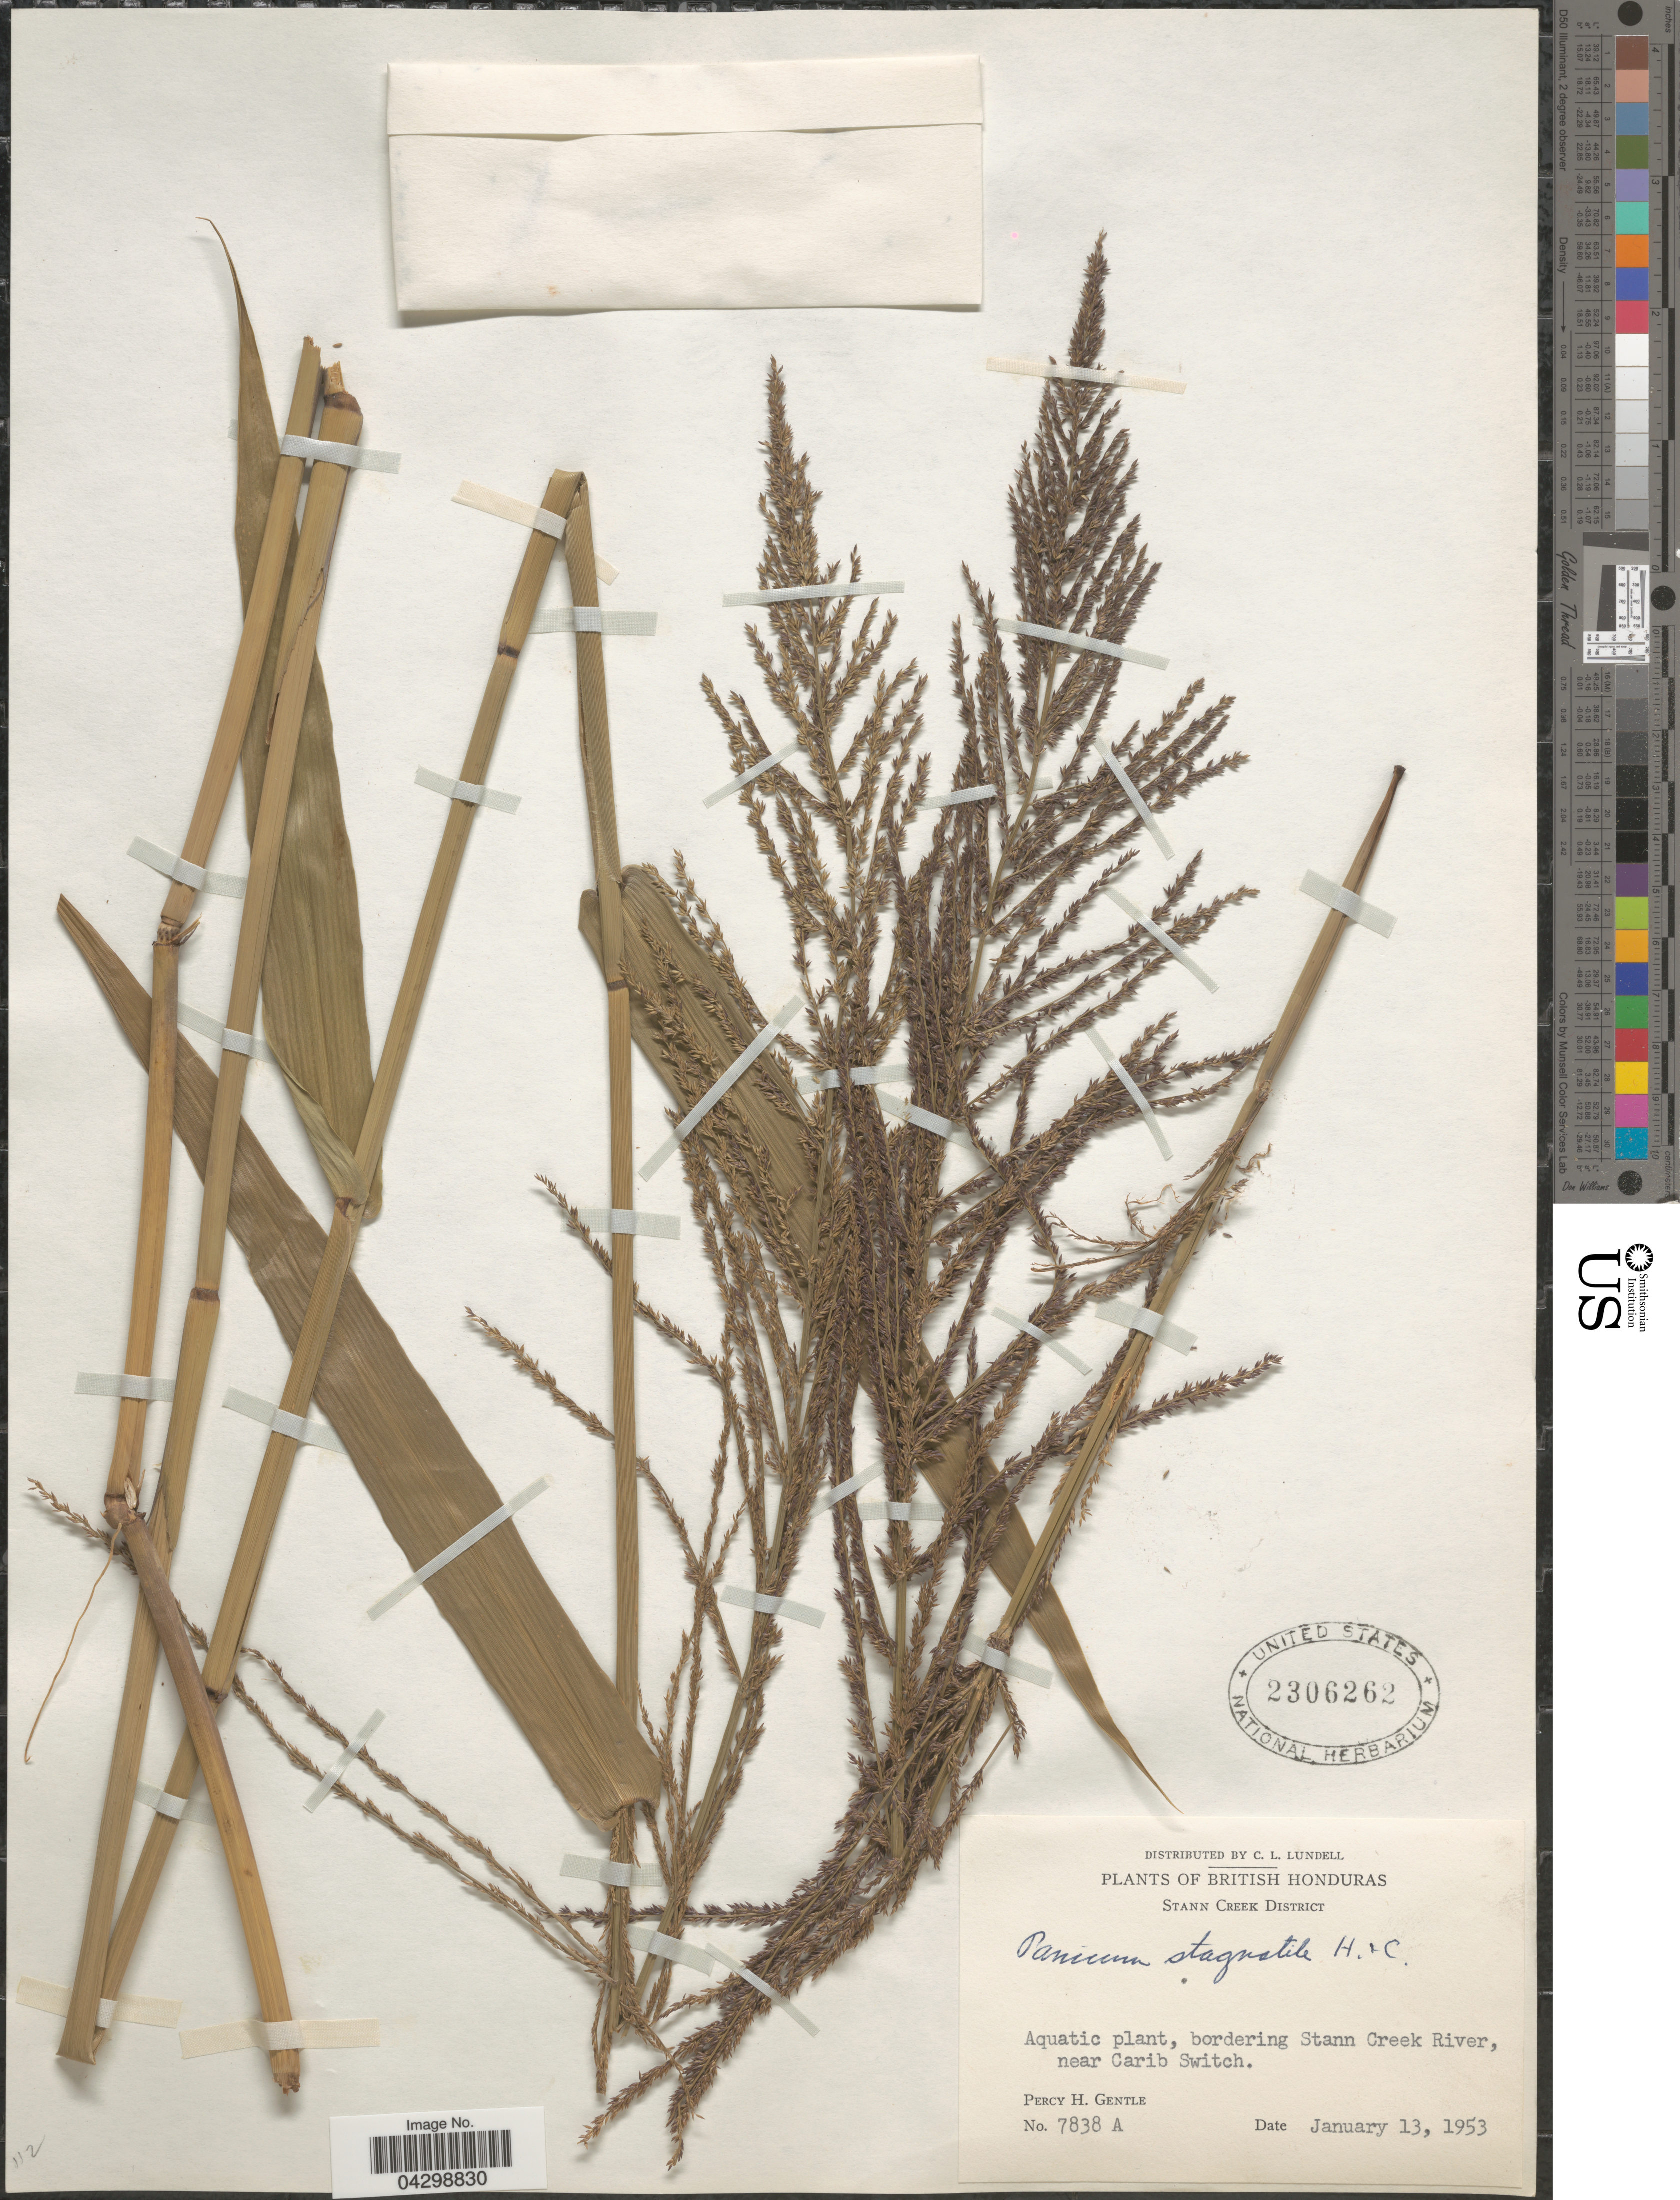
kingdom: Plantae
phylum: Tracheophyta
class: Liliopsida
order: Poales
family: Poaceae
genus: Panicum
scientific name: Panicum stagnatile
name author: Hitchc. & Chase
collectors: P. H. Gentle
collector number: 7838A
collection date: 1953-01-13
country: Belize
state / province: Stann Creek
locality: British Honduras. Stann Creek District. Aquatic plant, bordering Stann Creek River, near Carib Switch.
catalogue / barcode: US 2306262